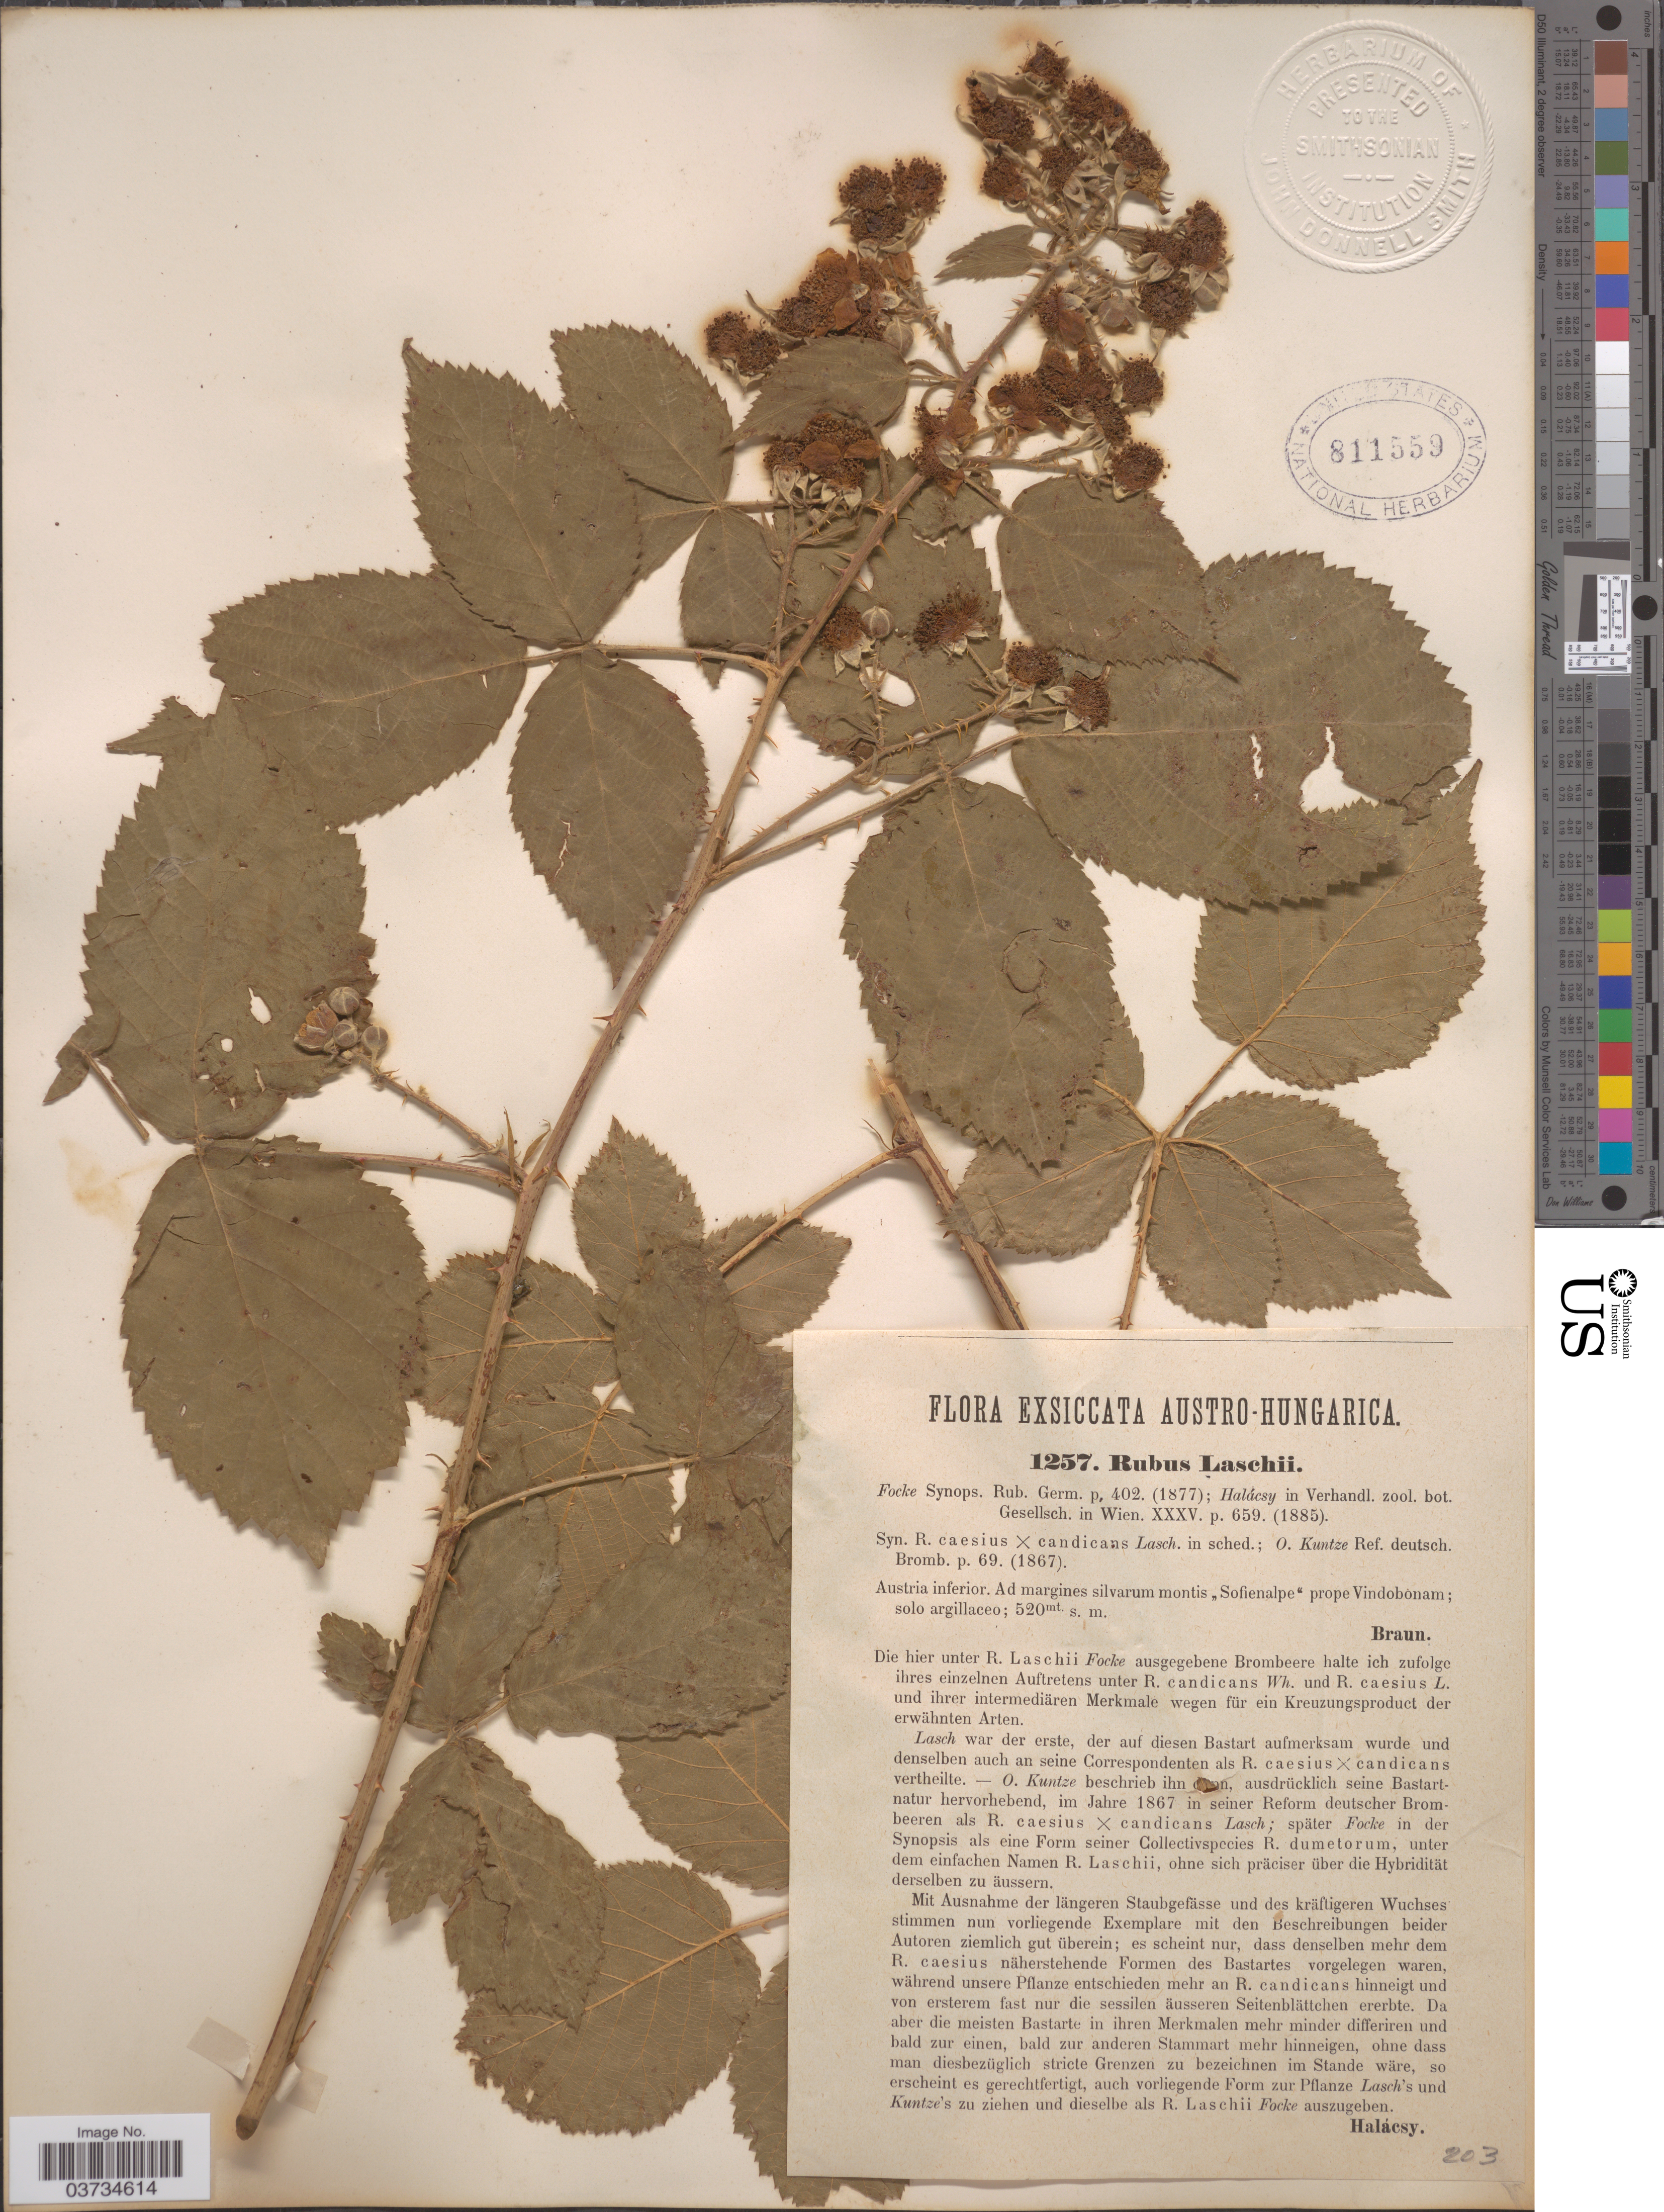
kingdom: Plantae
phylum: Tracheophyta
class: Magnoliopsida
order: Rosales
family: Rosaceae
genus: Rubus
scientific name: Rubus laschii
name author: Focke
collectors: Braun, --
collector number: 1257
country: Austria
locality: Austro-Hungarica. Austria inferior. Ad margines silvarum montis "Sofienalpe" prope Vindobonam.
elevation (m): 520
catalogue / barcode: US 811559